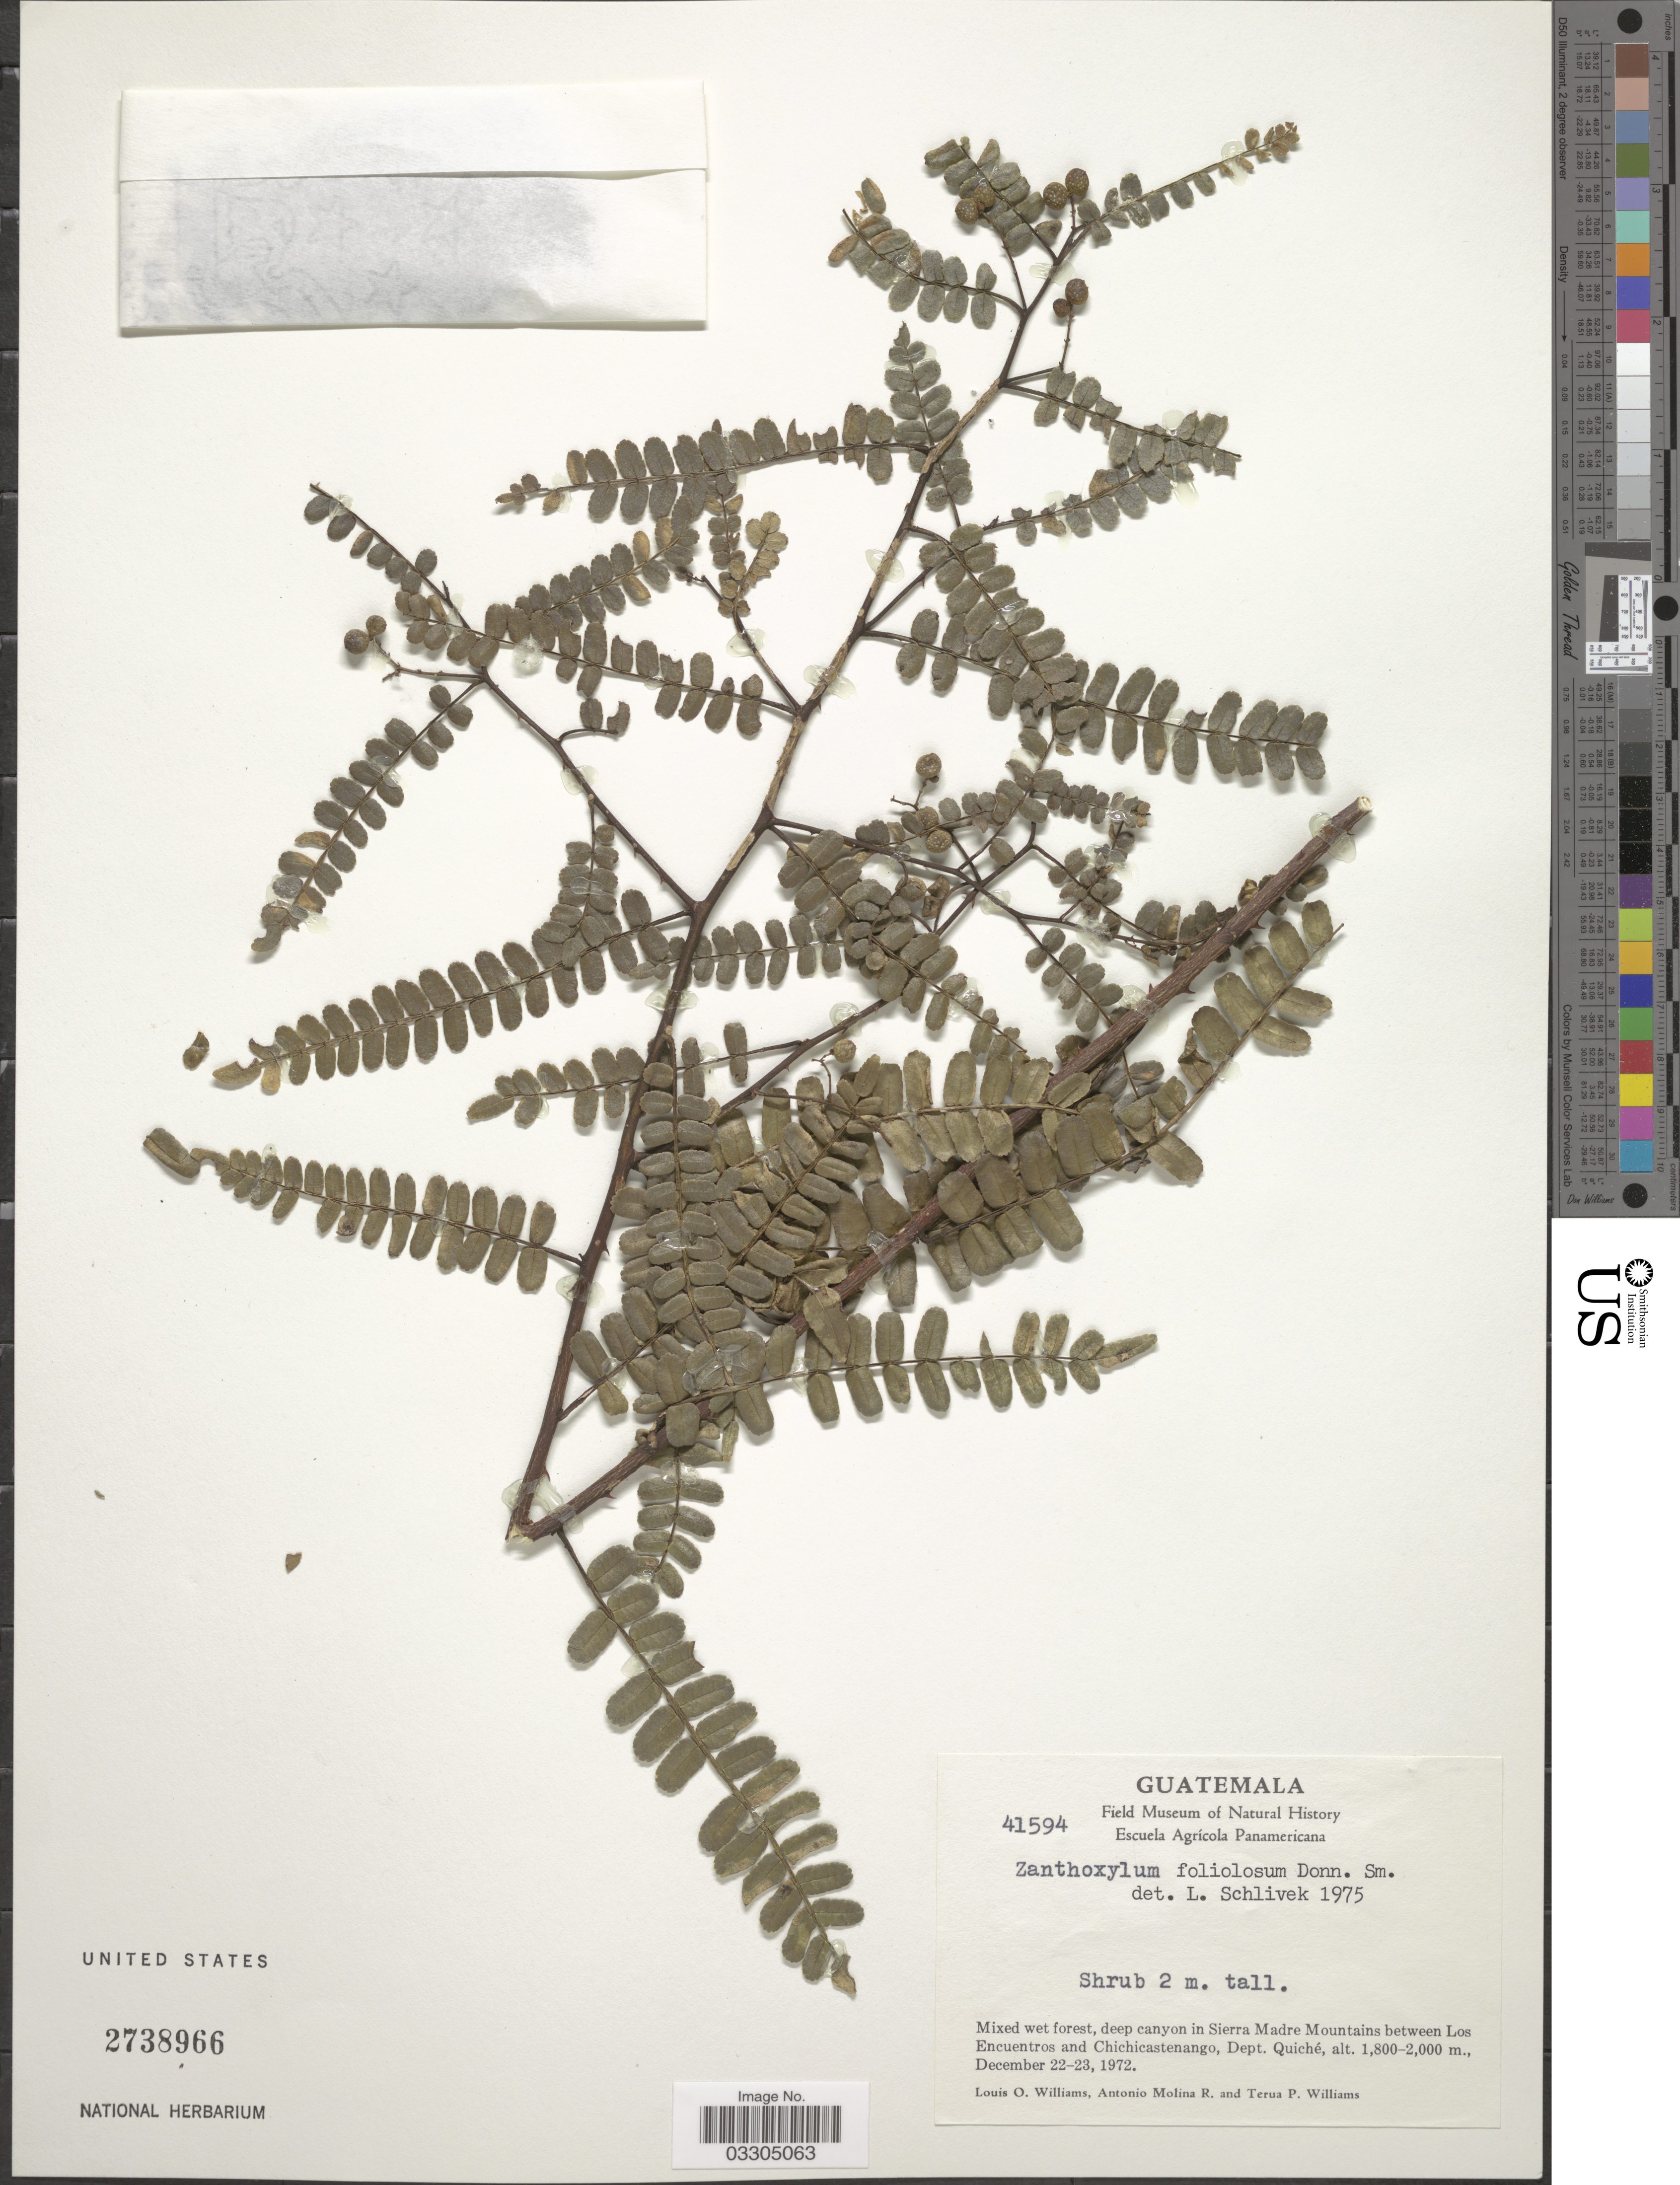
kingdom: Plantae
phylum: Tracheophyta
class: Magnoliopsida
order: Sapindales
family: Rutaceae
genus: Zanthoxylum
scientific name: Zanthoxylum foliolosum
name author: Donn. Sm.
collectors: L. O. Williams, A. Molina R. & T. Williams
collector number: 41594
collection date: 1972-12-22/1972-12-23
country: Guatemala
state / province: El Quiché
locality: Deep canyon in Sierra Madre Mountains between Los Encuentros and Chichicastenango, Dept. Quiché.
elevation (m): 1800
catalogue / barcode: US 2738966